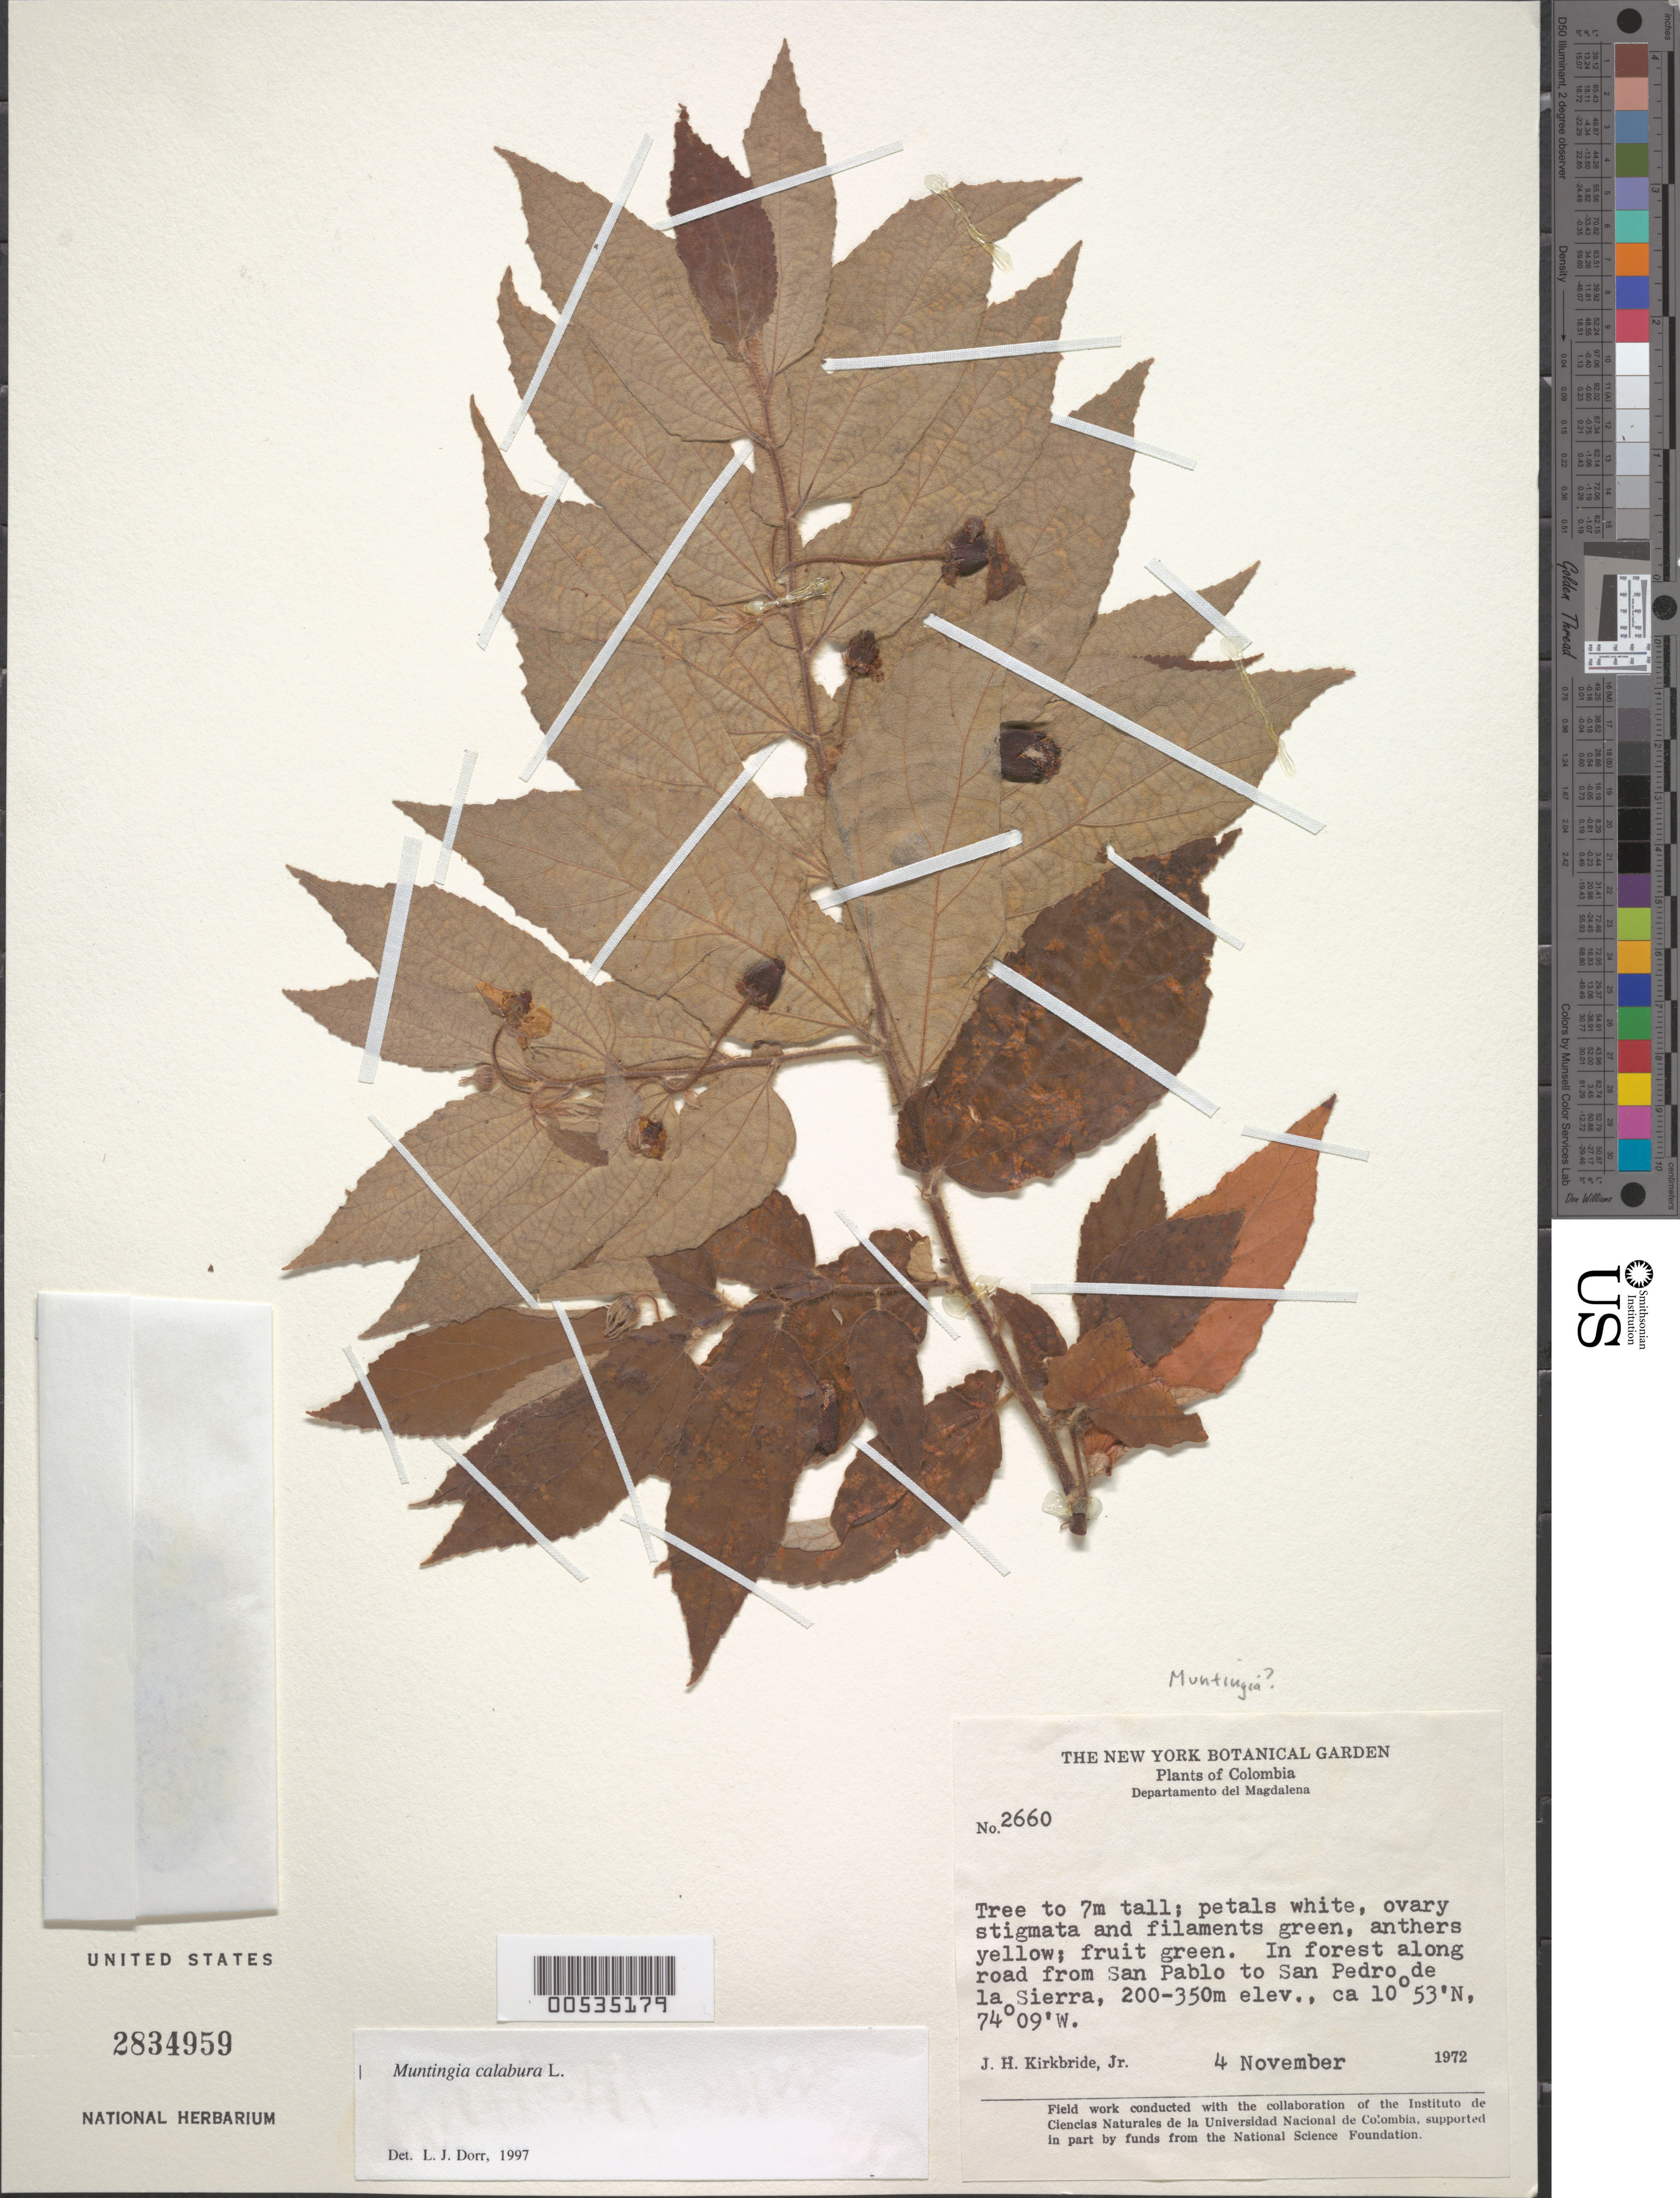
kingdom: Plantae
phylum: Tracheophyta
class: Magnoliopsida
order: Malvales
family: Muntingiaceae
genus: Muntingia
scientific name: Muntingia calabura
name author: L.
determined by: Dorr, L. J., (BOT), Smithsonian Institution - National Museum of Natural History (UNITED STATES)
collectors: J. H. Kirkbride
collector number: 2660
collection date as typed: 04 Nov 1972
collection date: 1972-11-04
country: Colombia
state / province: Magdalena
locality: Along road from San Pablo to San Pedro de La Sierra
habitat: In forest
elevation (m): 200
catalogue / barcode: US 2834959